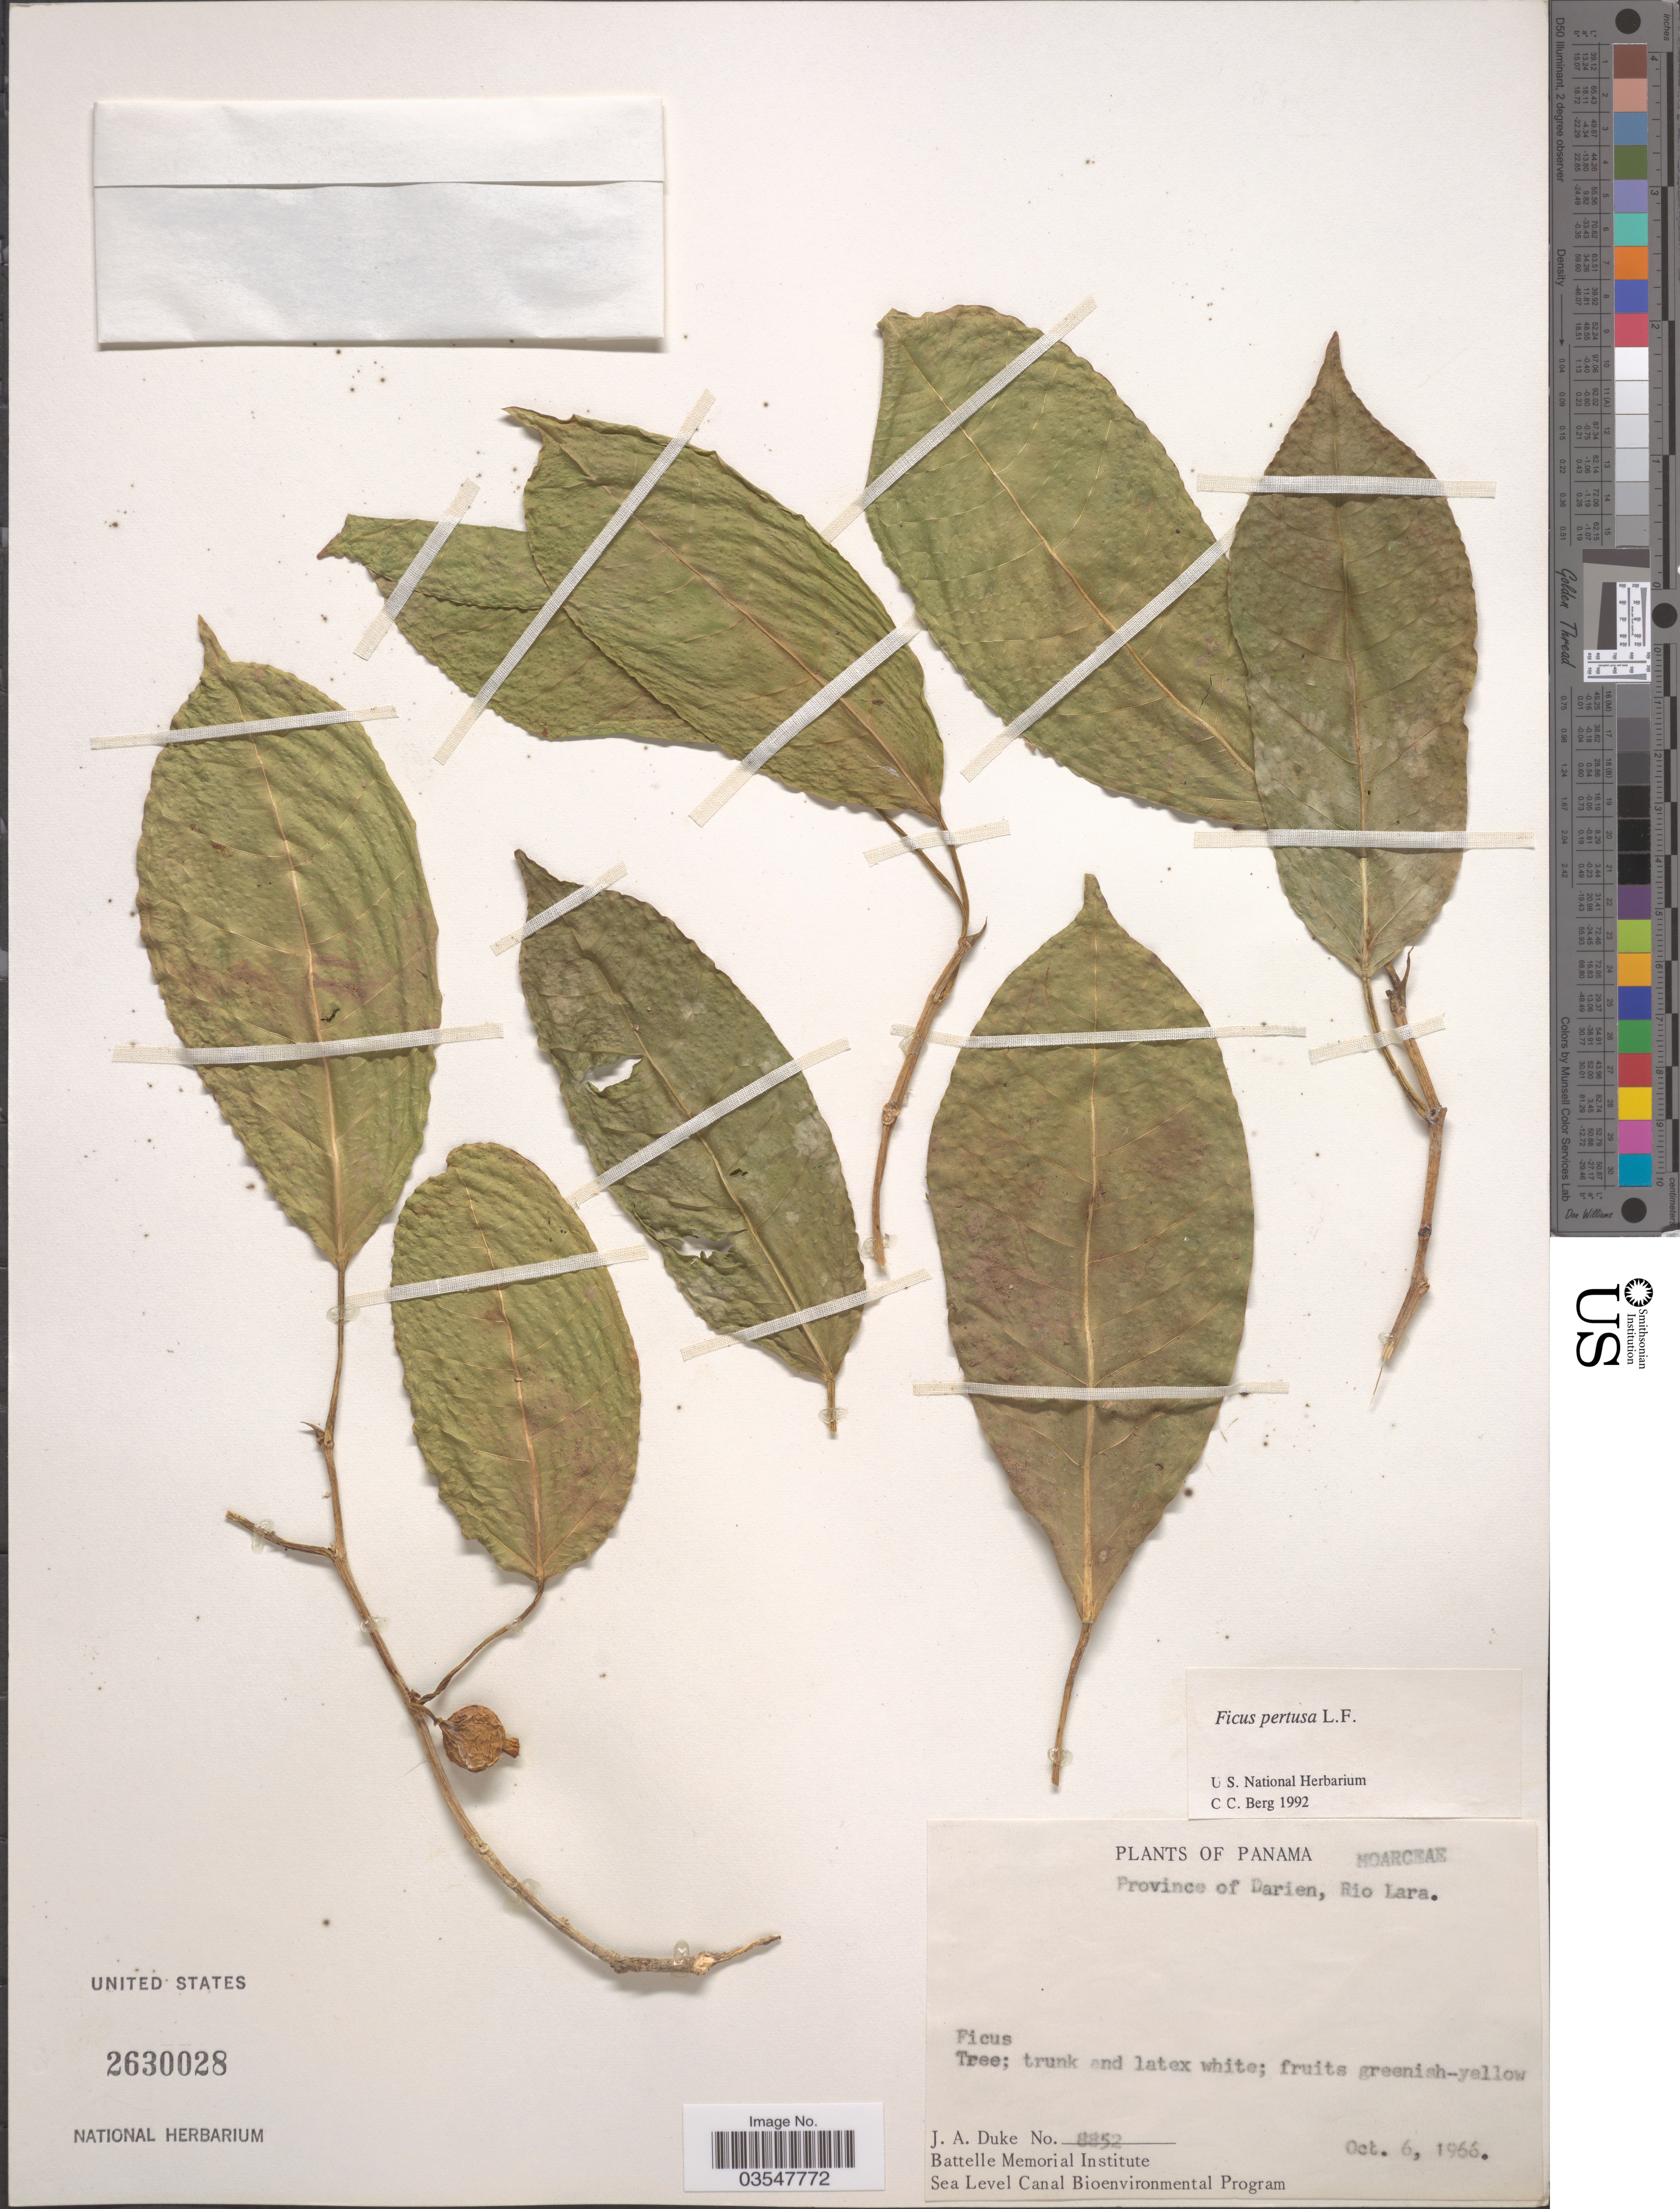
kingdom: Plantae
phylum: Tracheophyta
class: Magnoliopsida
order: Rosales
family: Moraceae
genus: Ficus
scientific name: Ficus pertusa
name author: L. f.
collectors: J. A. Duke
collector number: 8852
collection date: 1966-10-06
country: Panama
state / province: Darien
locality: Rio Lara.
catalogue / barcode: US 2630028